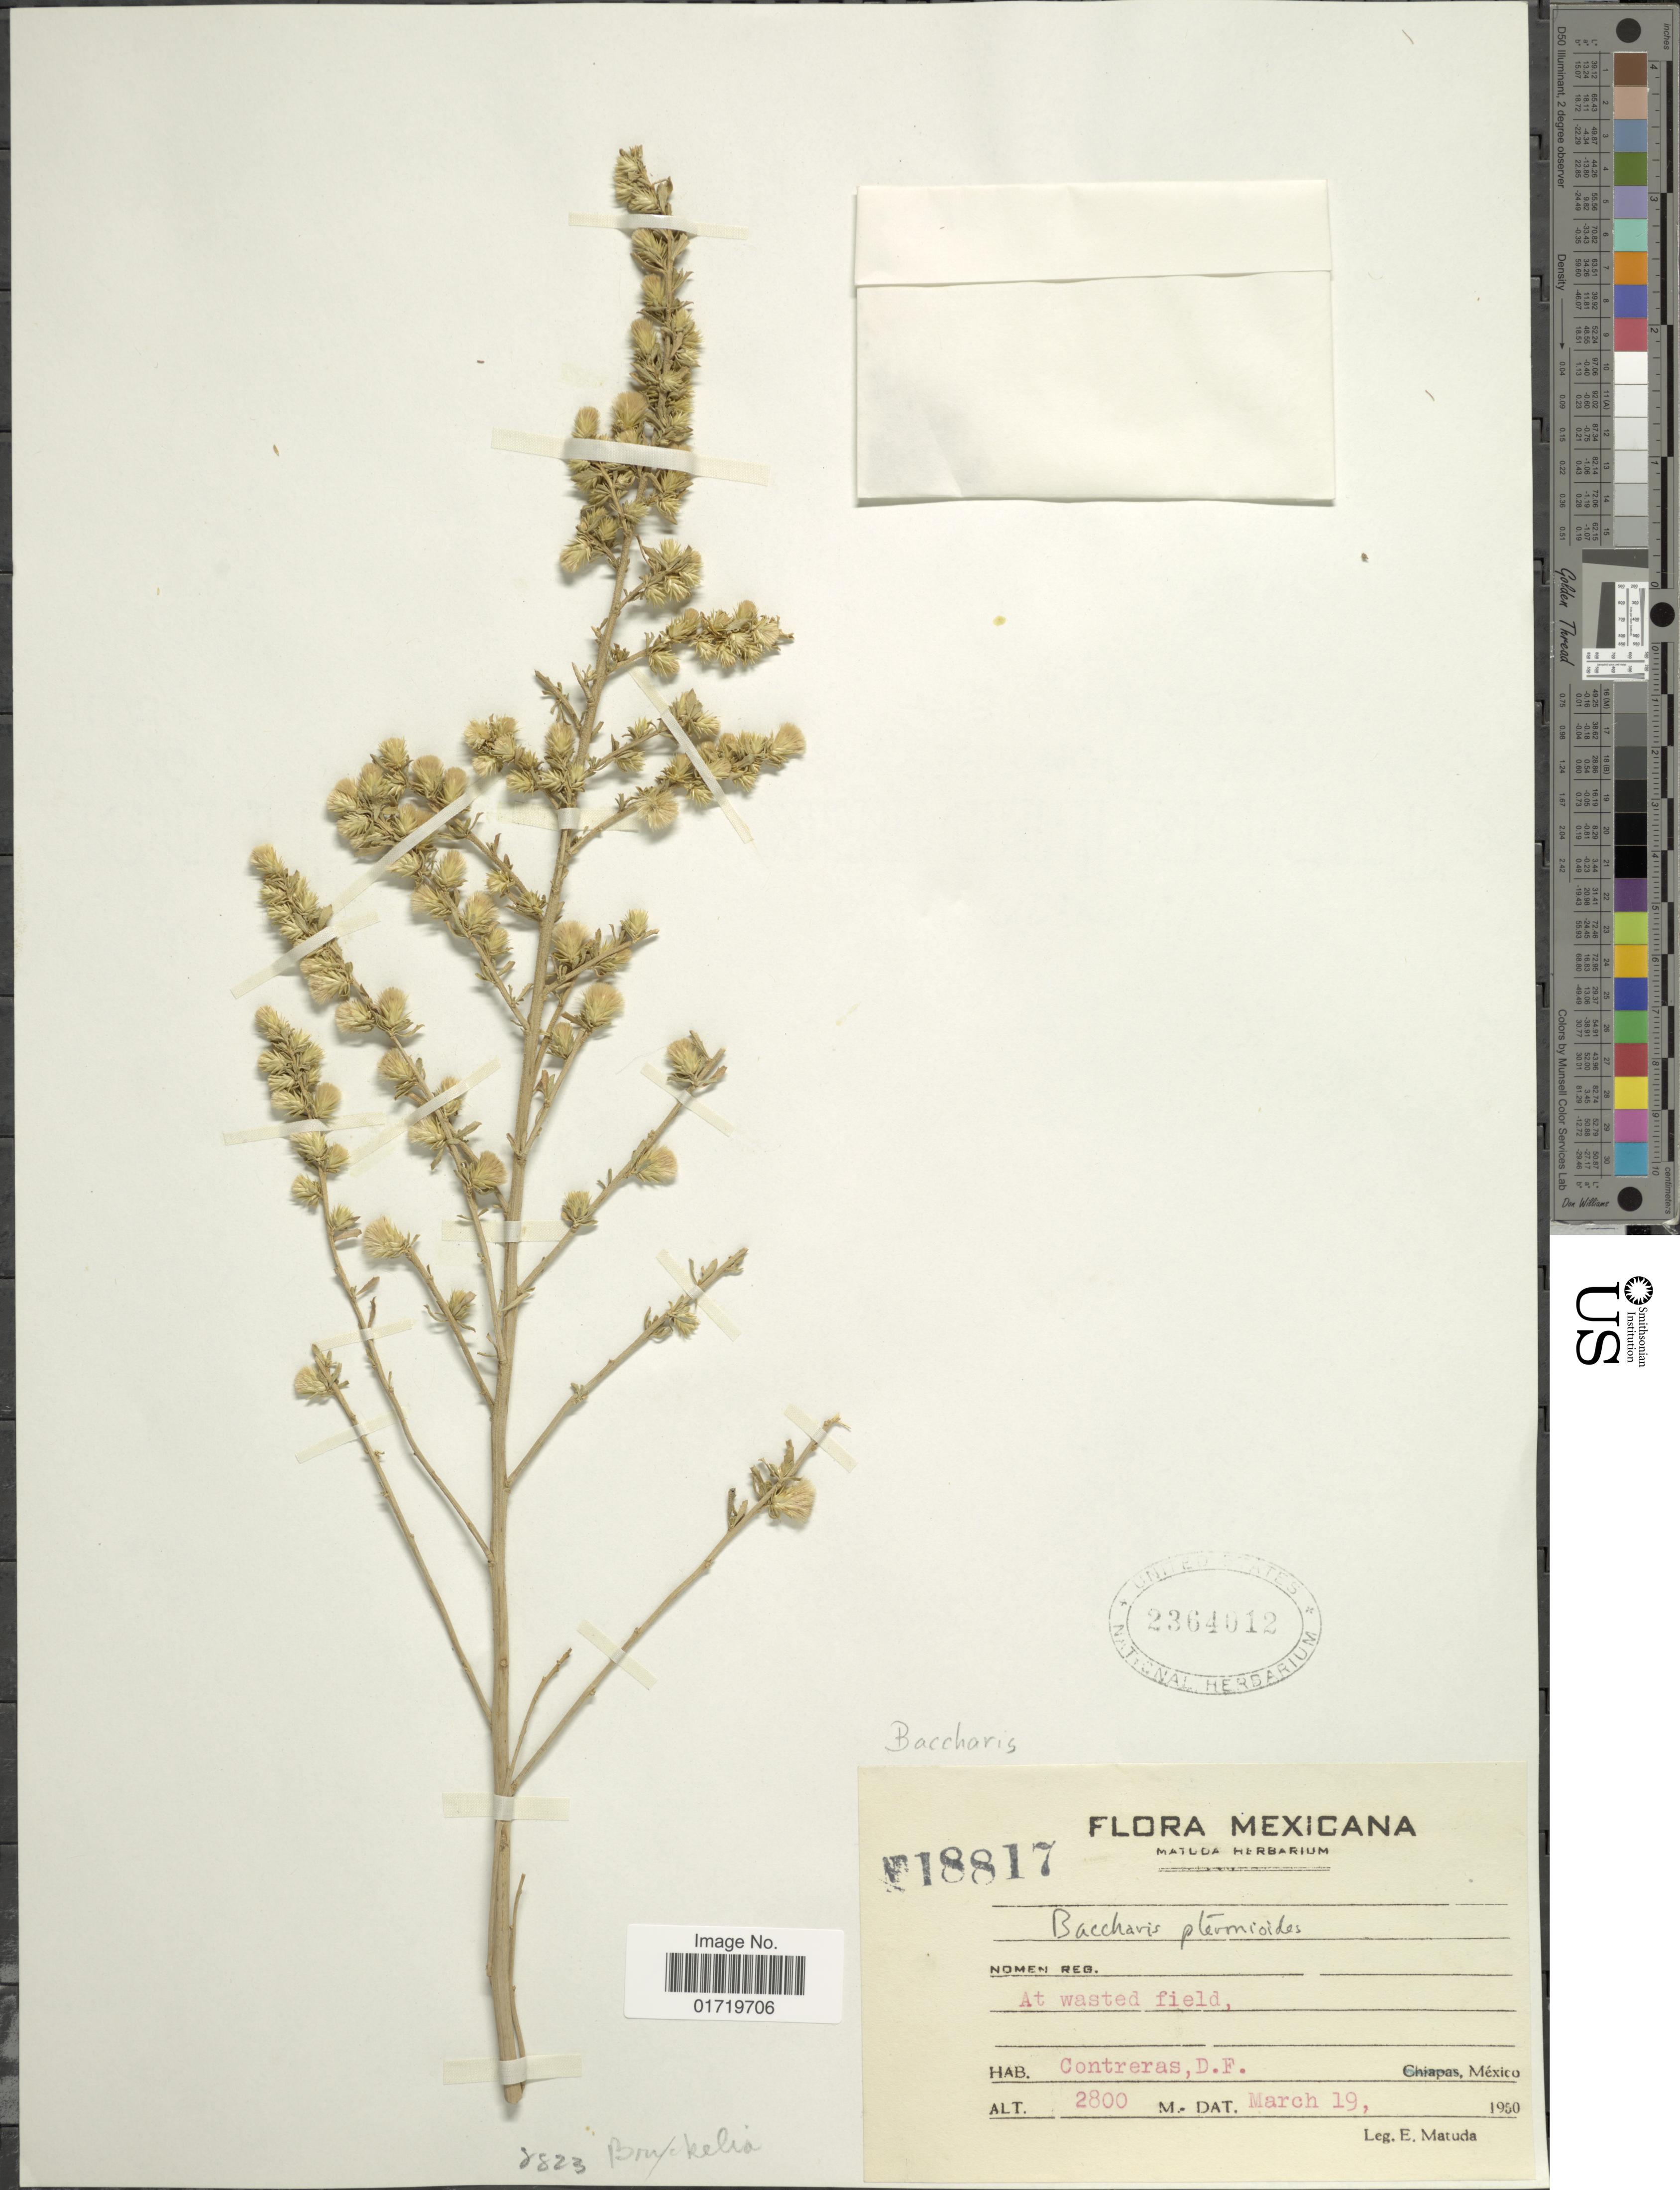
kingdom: Plantae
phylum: Tracheophyta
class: Magnoliopsida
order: Asterales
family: Asteraceae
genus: Baccharis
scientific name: Baccharis pteronioides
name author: DC.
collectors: E. Matuda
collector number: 18817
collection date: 1950-03-19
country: Mexico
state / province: Distrito Federal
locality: Contreras, D. F., Mexico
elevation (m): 2800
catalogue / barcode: US 2364012